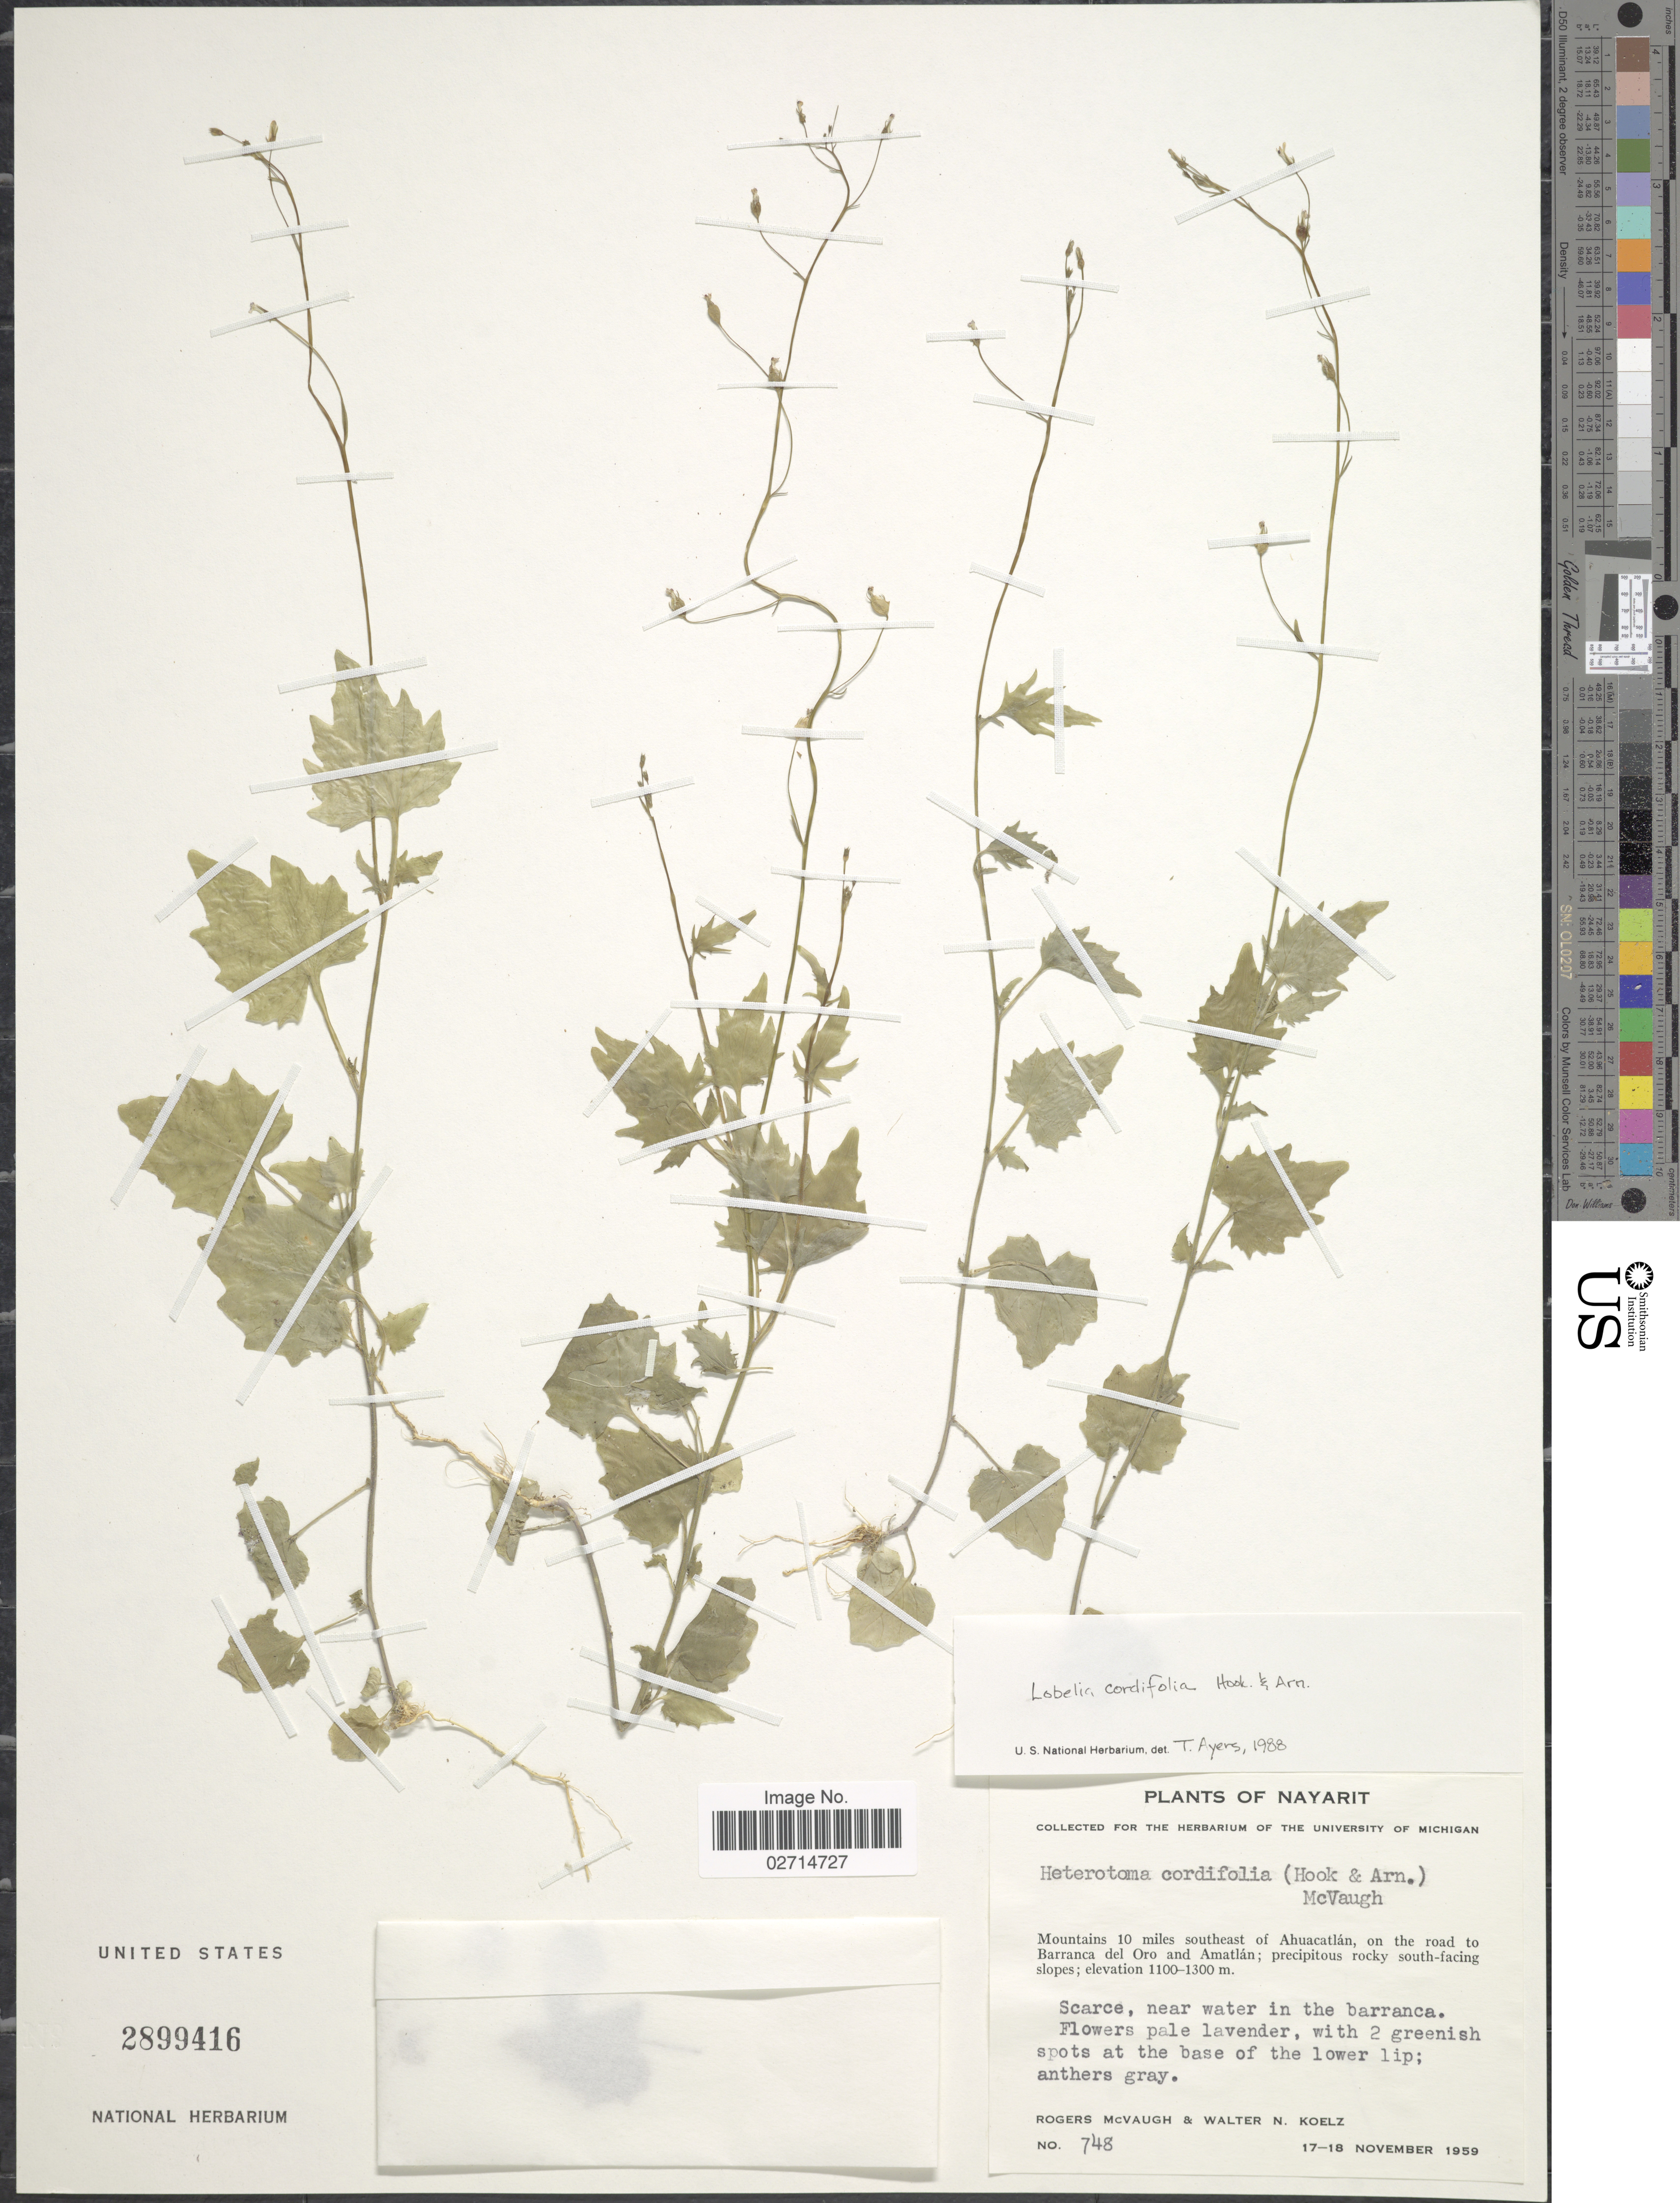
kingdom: Plantae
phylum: Tracheophyta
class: Magnoliopsida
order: Asterales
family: Campanulaceae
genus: Lobelia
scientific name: Lobelia cordifolia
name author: Hook. & Arn.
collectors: R. McVaugh & W. N. Koelz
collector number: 748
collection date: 1959-11-17/1959-11-18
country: Mexico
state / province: Nayarit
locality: Mountains 10 miles southeast of Ahuacatlán, on the road to Barranca del Oro and Amatlán.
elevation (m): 1100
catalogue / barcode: US 2899416